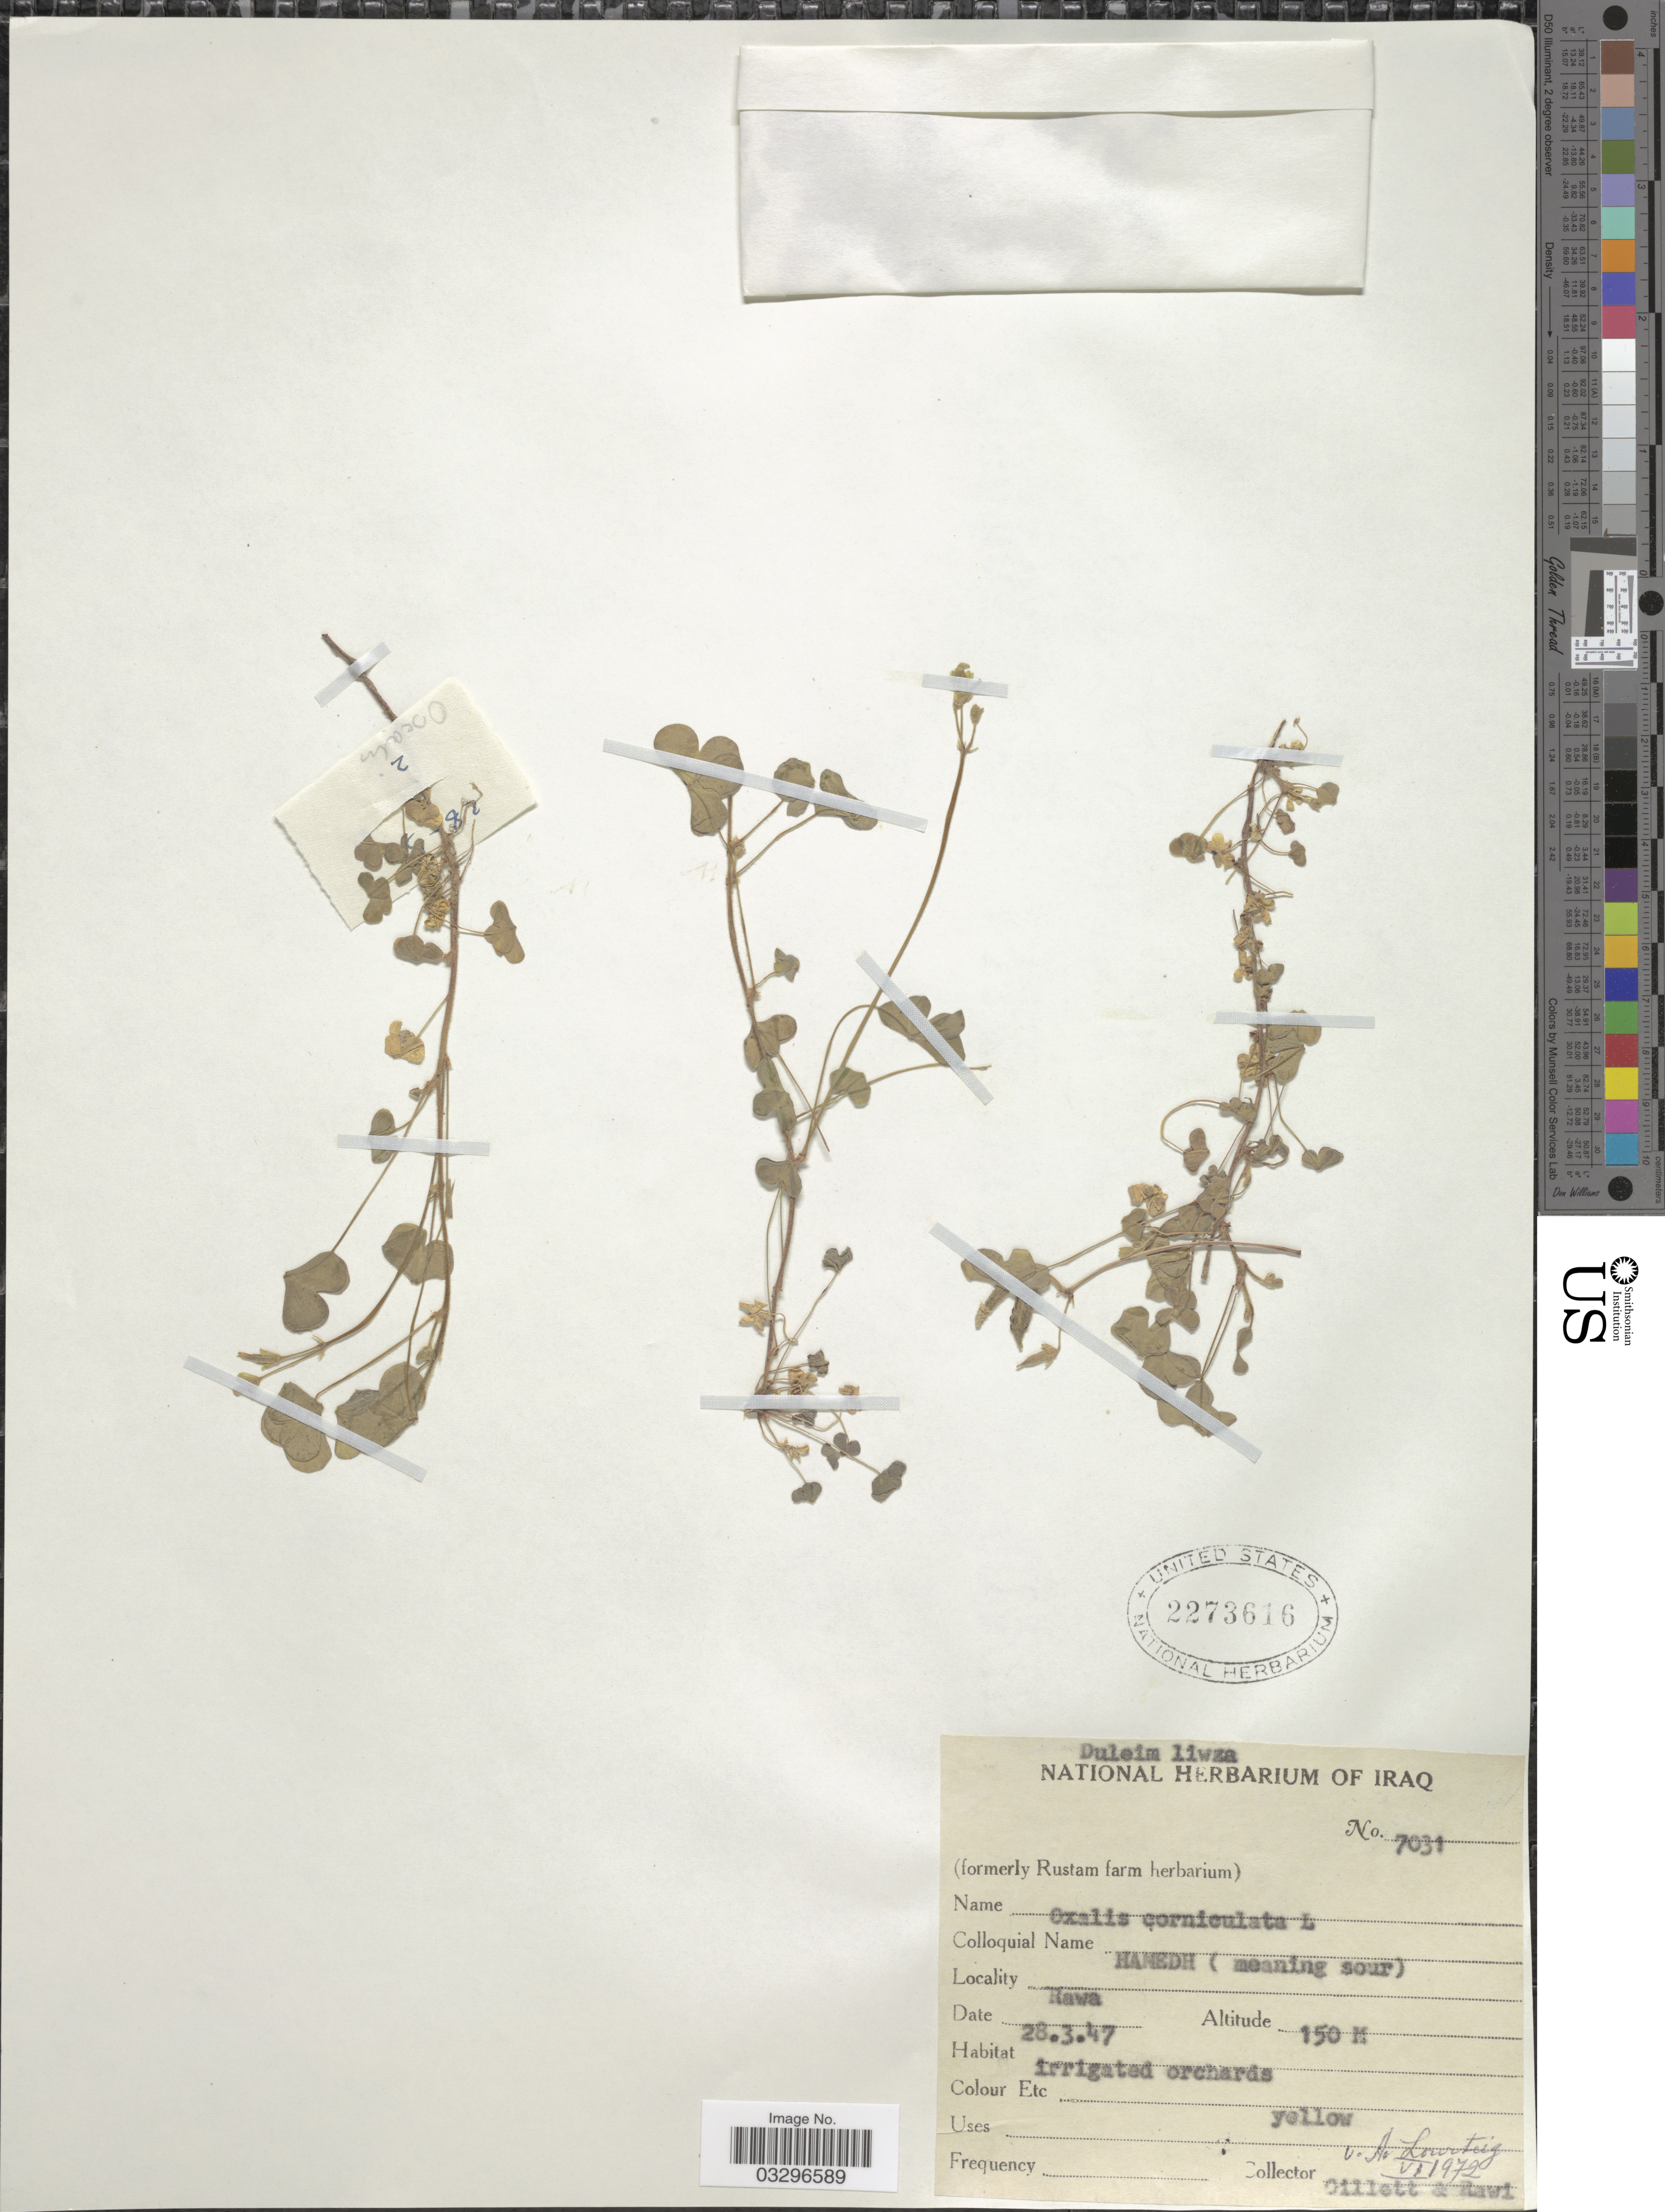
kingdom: Plantae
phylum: Tracheophyta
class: Magnoliopsida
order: Oxalidales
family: Oxalidaceae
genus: Oxalis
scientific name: Oxalis corniculata var. corniculata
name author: L.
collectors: Gillett, -- & -. Rawi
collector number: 7031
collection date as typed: Transcribed d/m/y: 28/3/47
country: Iraq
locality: Rawa.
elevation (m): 150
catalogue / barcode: US 2273616